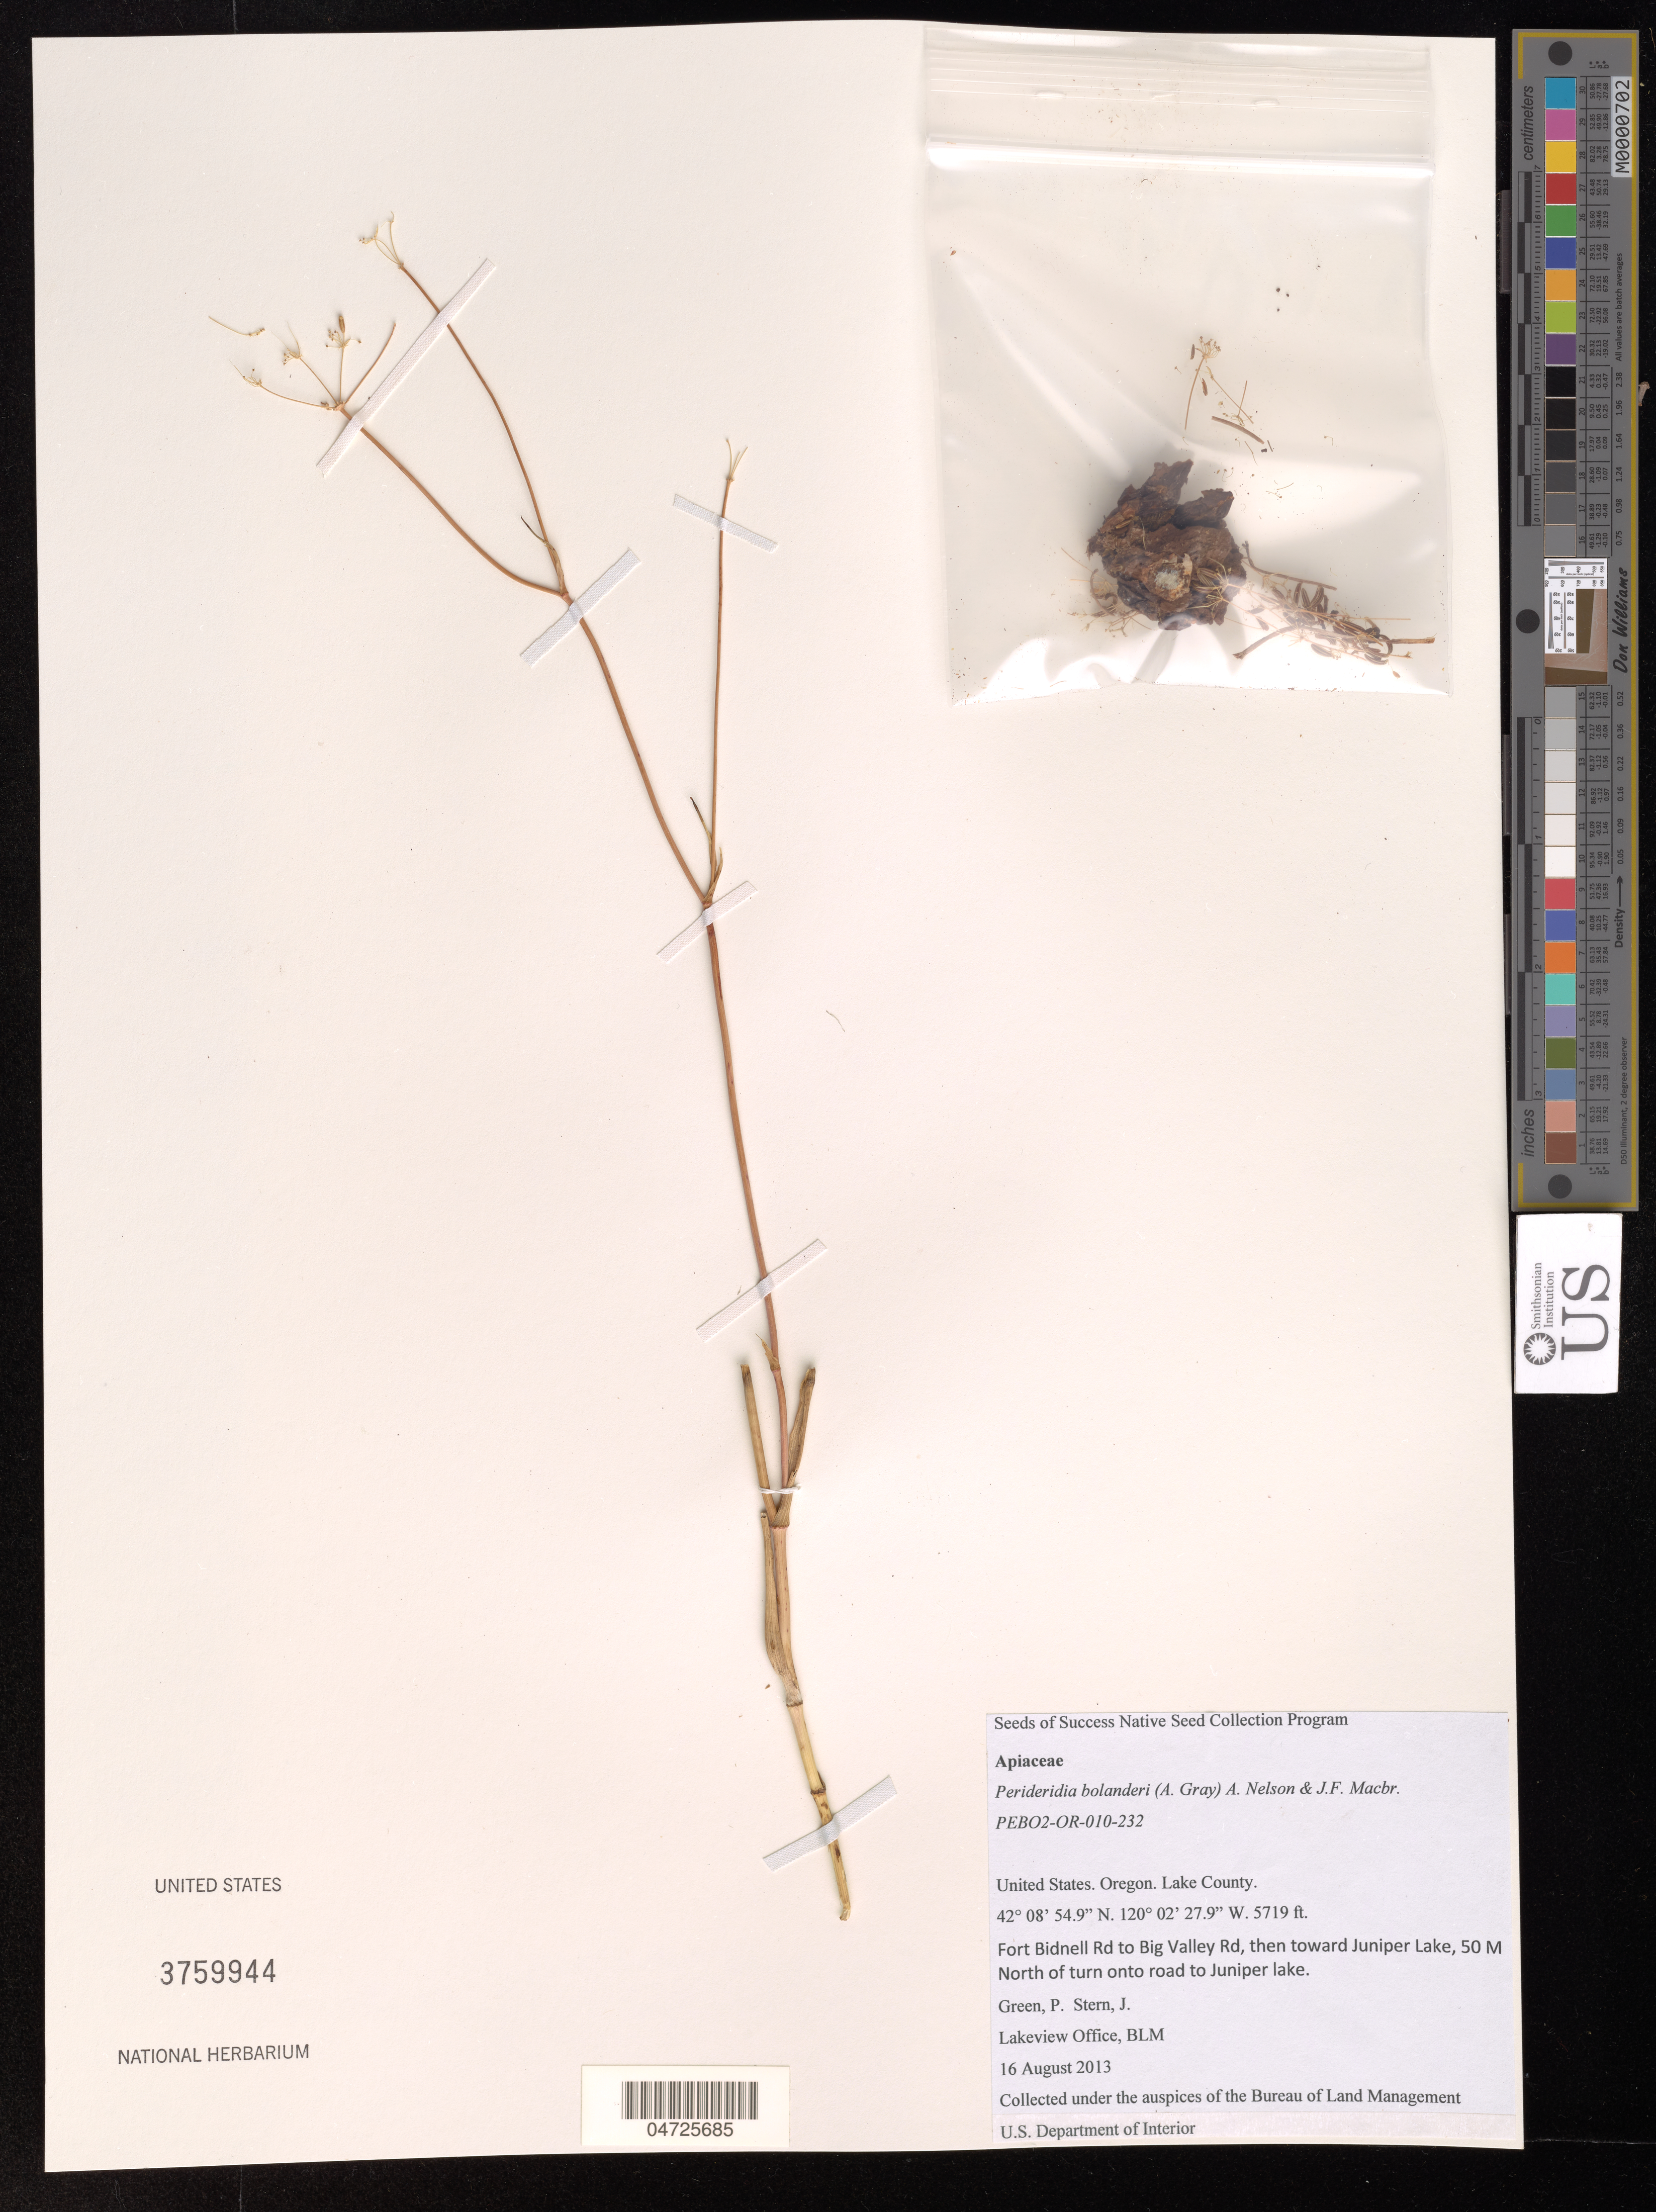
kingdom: Plantae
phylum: Tracheophyta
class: Magnoliopsida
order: Apiales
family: Apiaceae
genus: Perideridia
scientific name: Perideridia bolanderi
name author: A. Nelson & J.F. Macbr.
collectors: P. Green & J. Stern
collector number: PEBO2-OR-010-232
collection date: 2013-08-16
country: United States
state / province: Oregon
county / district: Lake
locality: Lake County. Fort Bidnell Rd to Big Valley Rd, then toward Juniper Lake, 50 M North of turn onto road to Juniper lake.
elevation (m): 1743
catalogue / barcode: US 3759944